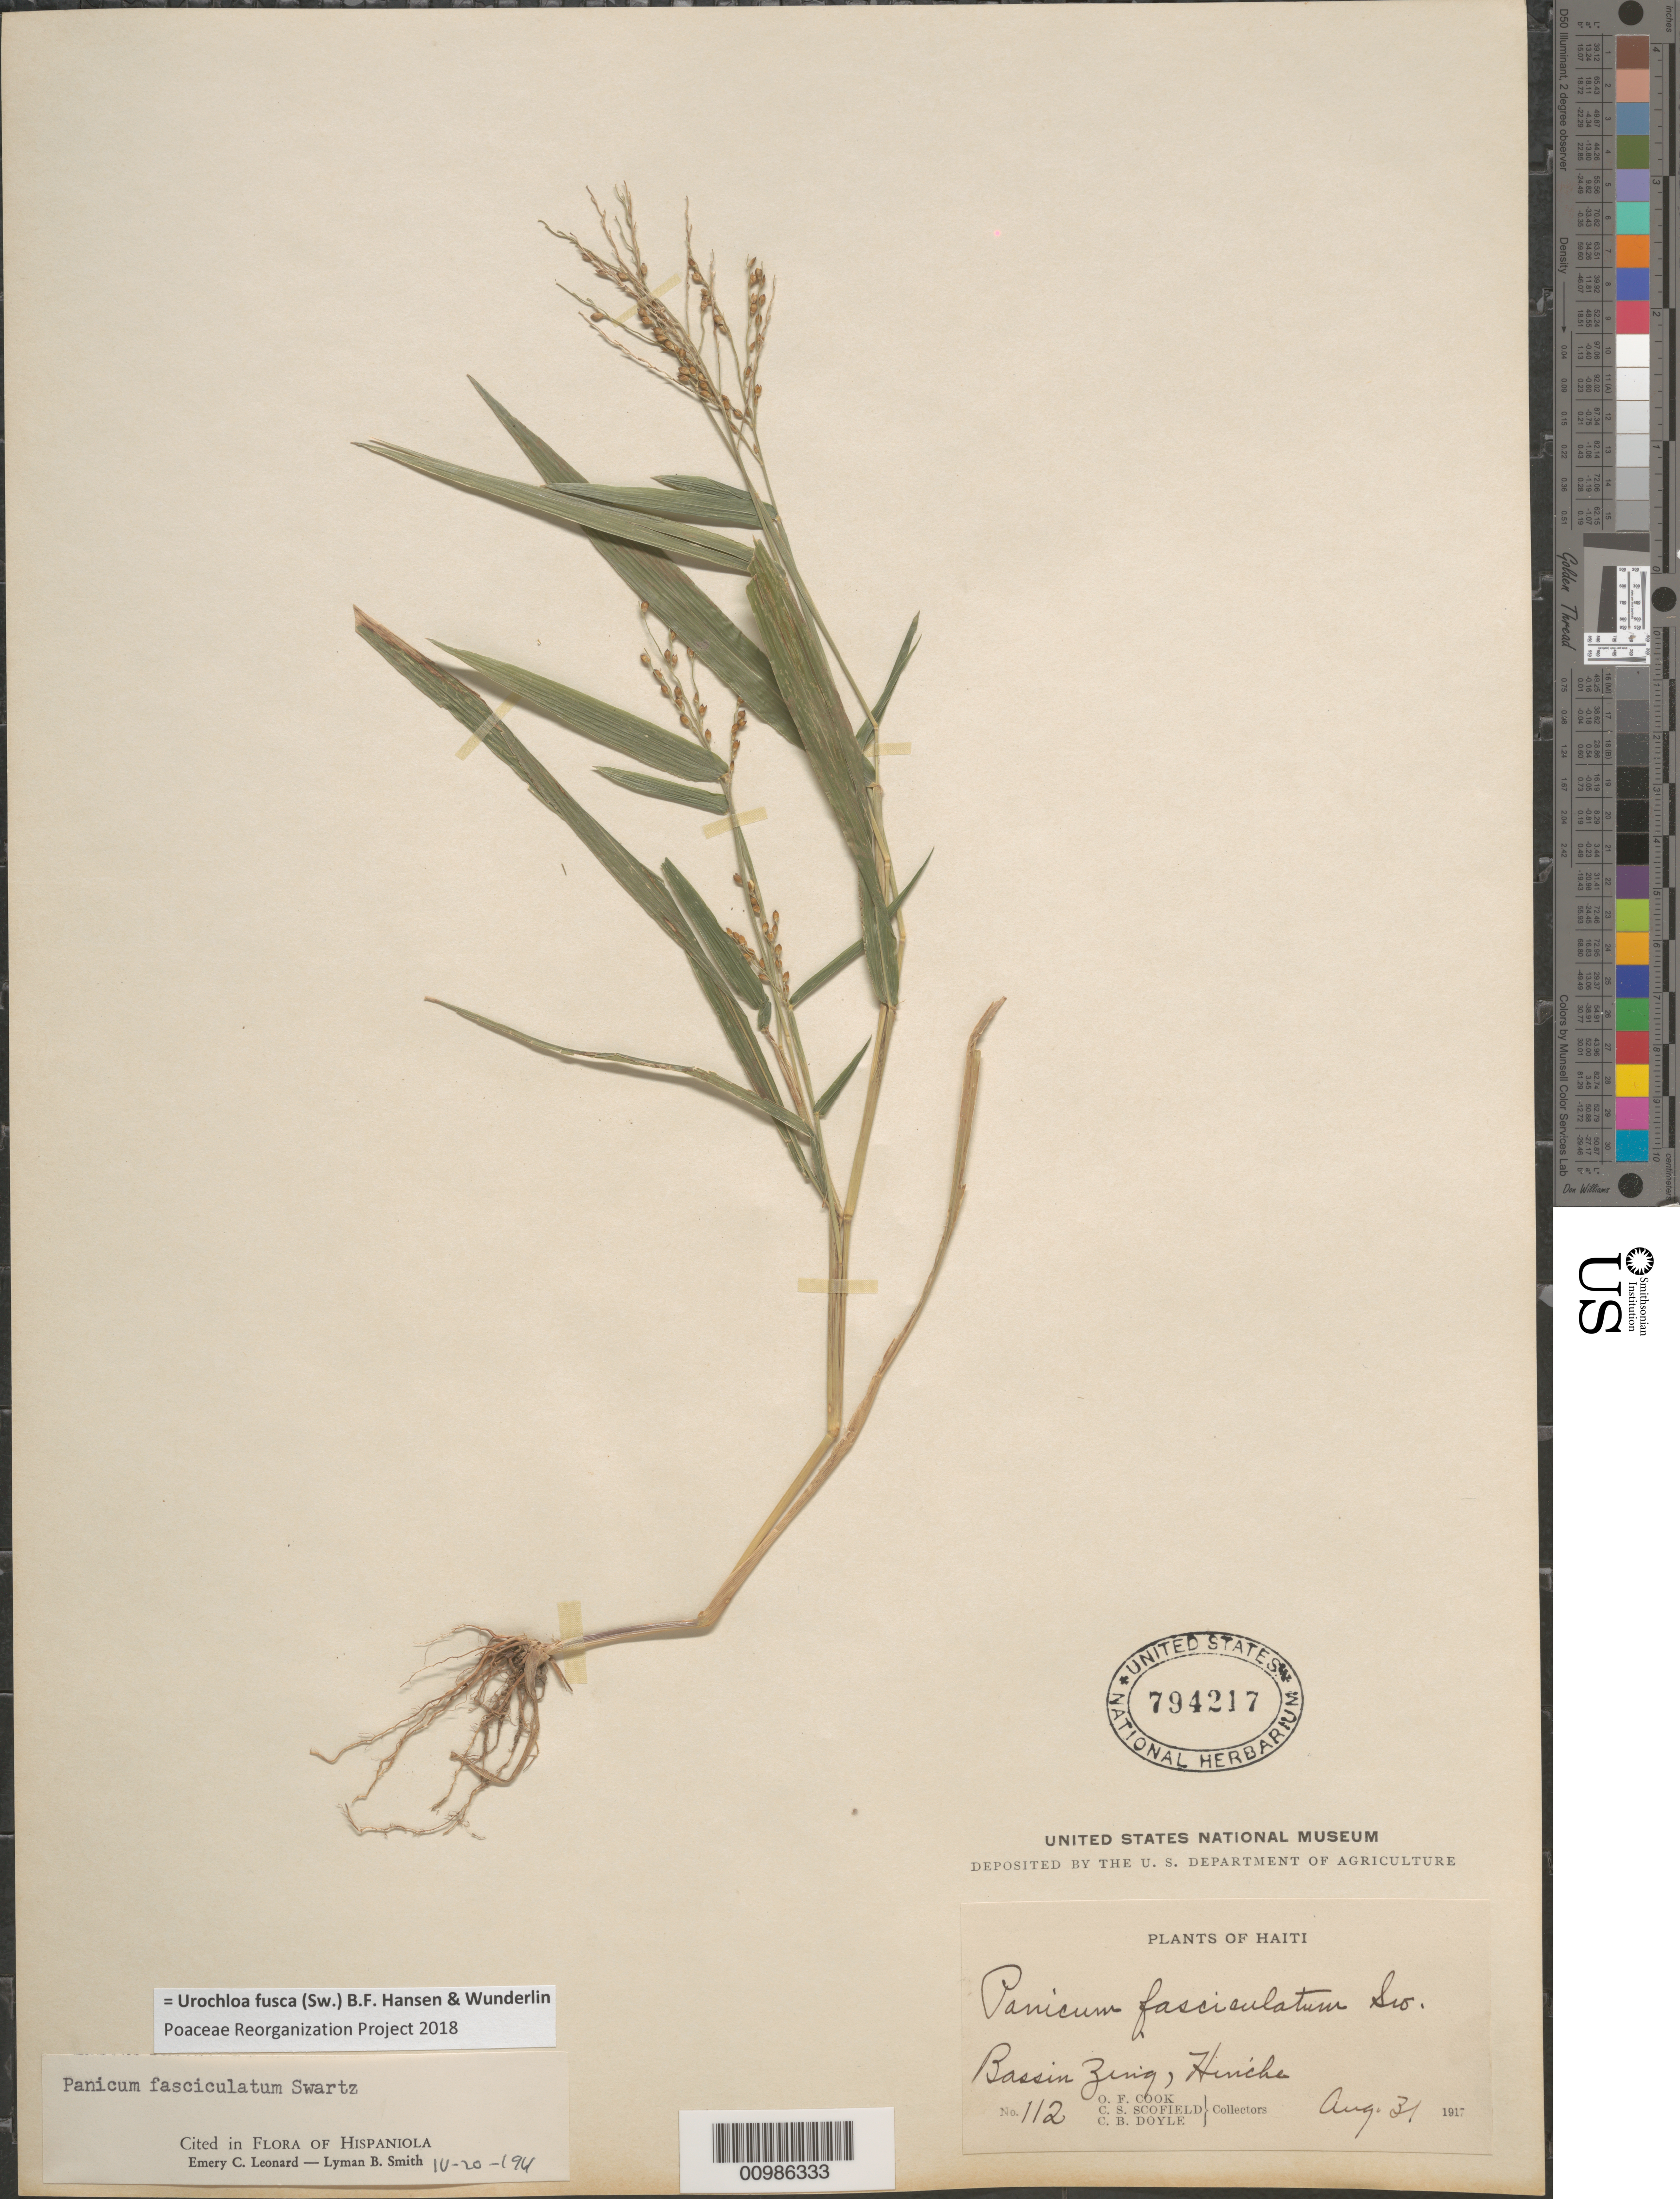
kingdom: Plantae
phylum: Tracheophyta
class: Liliopsida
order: Poales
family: Poaceae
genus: Brachiaria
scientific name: Brachiaria fasciculata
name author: (Sw.) Parodi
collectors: O. F. Cook, C. Scofield & C. Doyle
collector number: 112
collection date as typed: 31 Aug 1917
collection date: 1917-08-31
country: Haiti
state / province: Centre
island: Hispaniola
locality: Centre, Hinche, Bassin Zim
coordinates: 0 N, 0 E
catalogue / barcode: US 794217